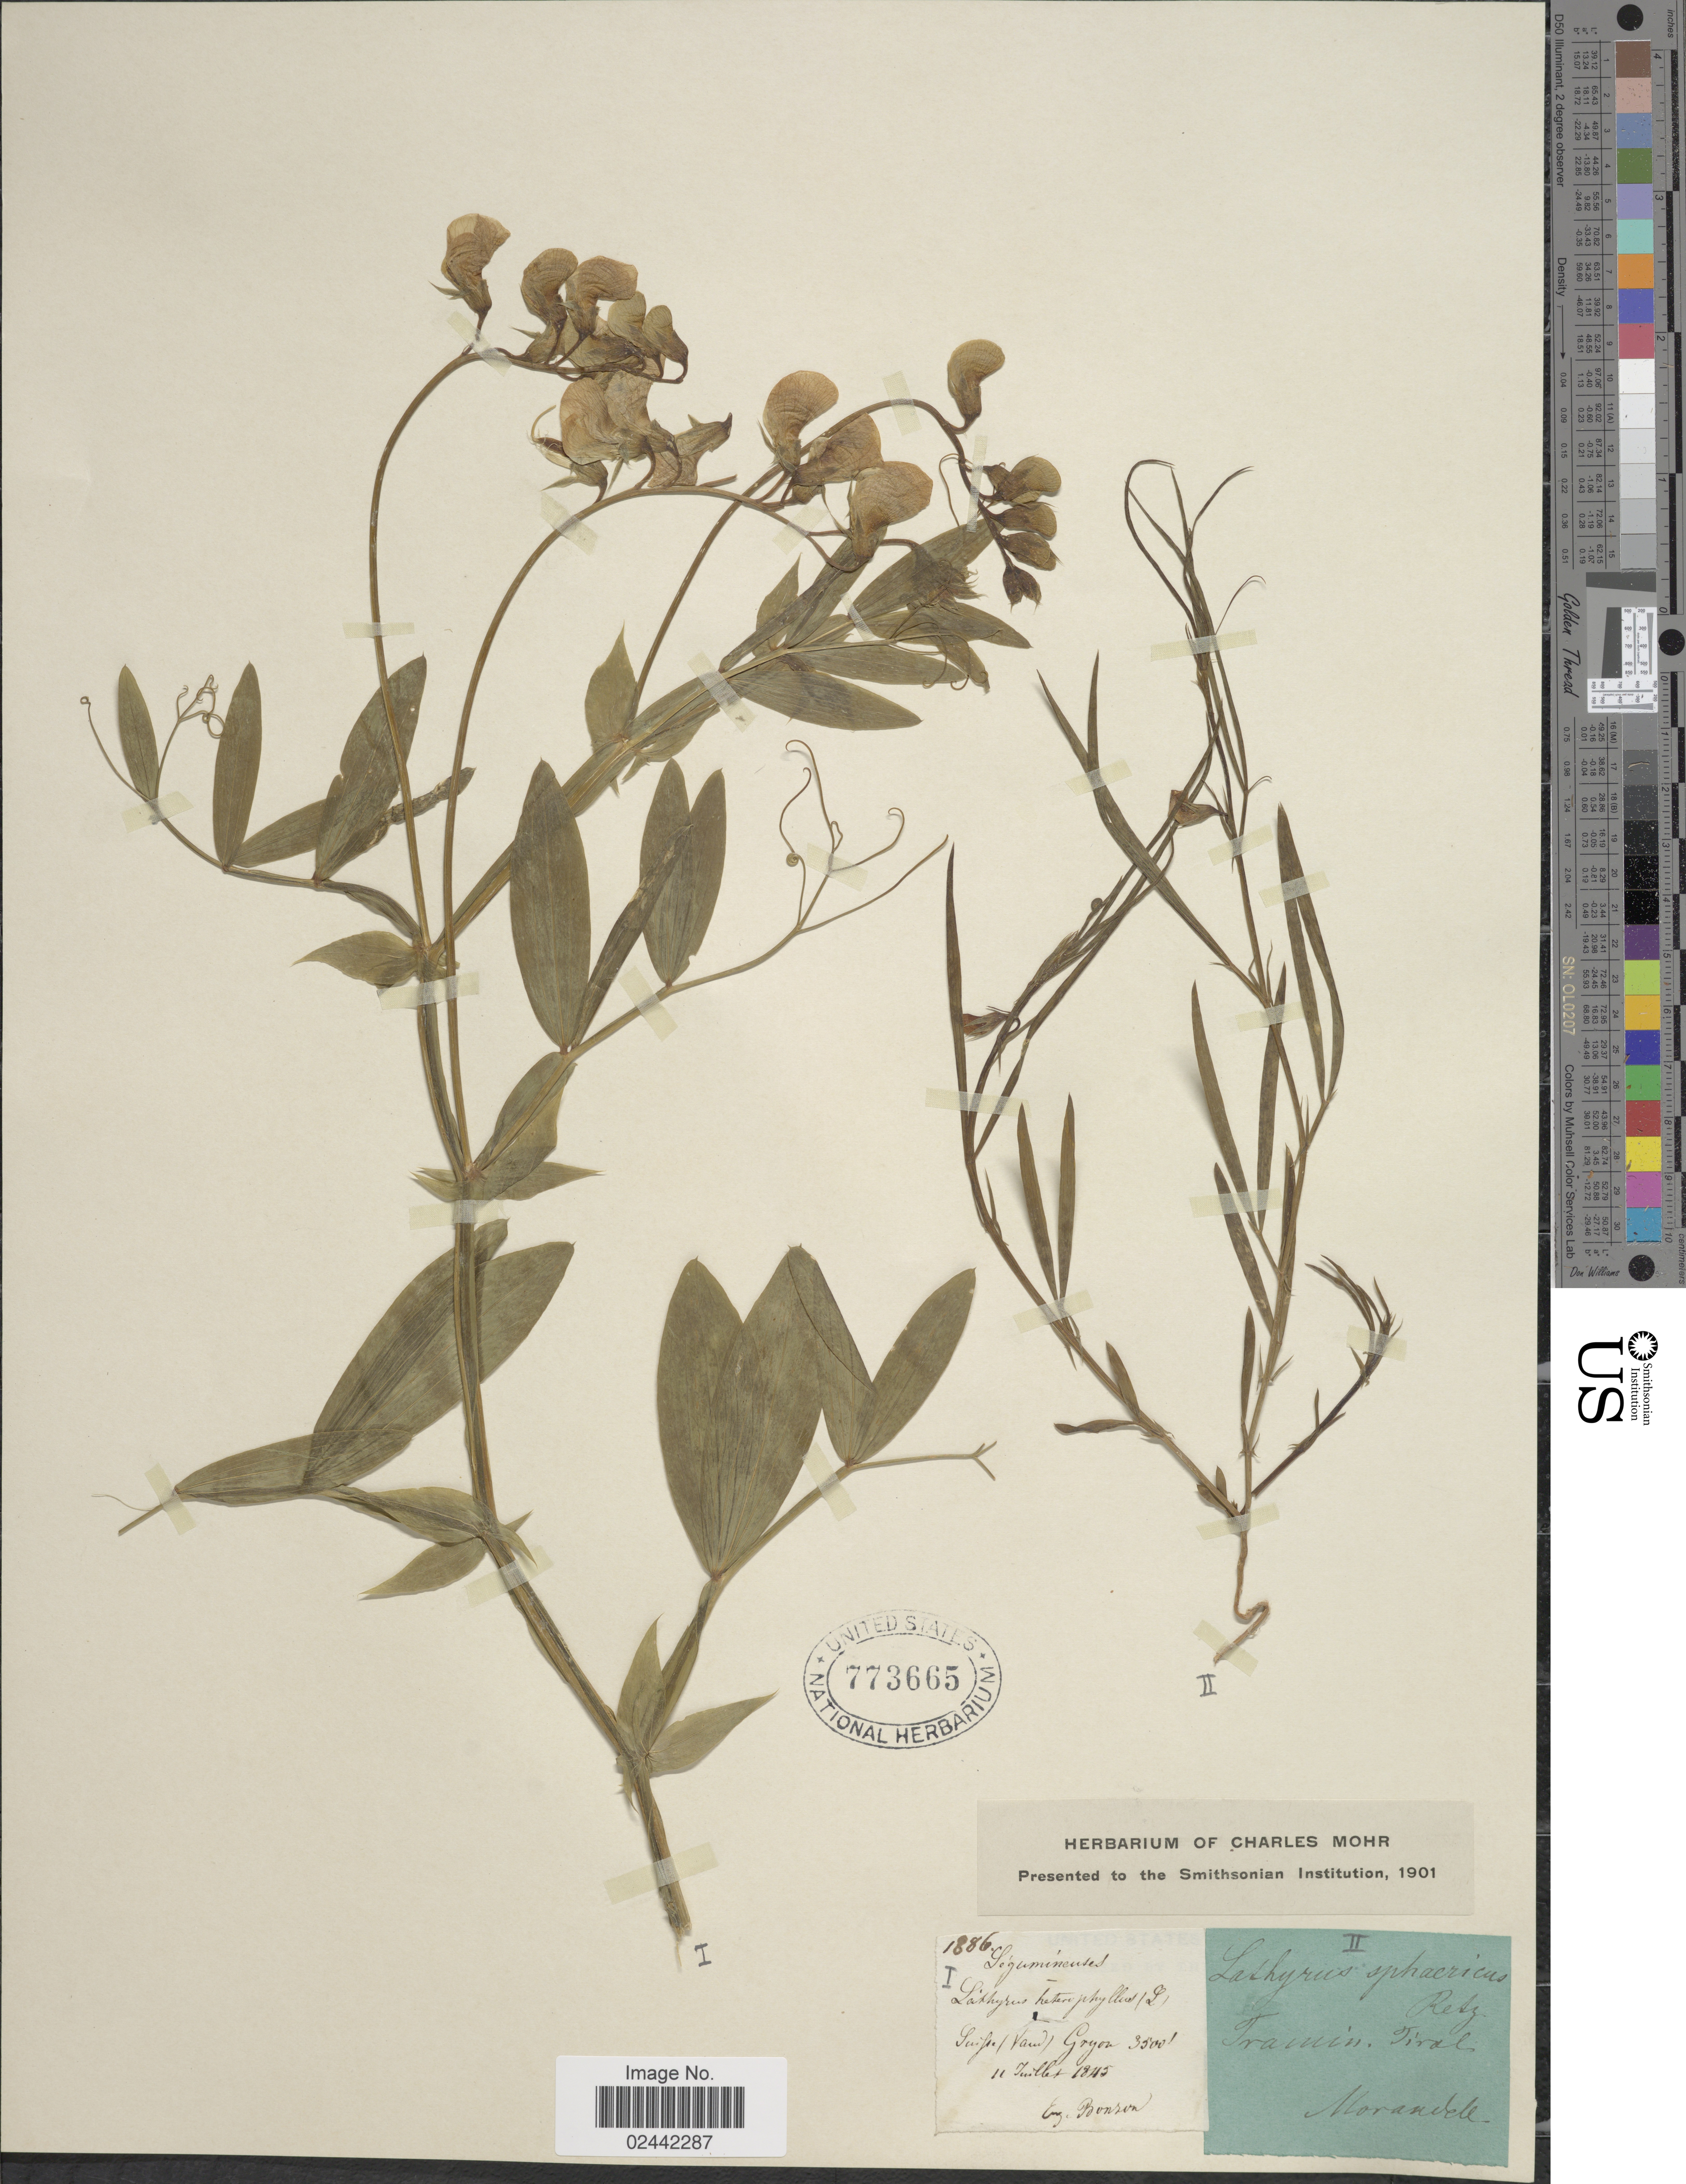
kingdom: Plantae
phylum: Tracheophyta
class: Magnoliopsida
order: Fabales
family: Fabaceae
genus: Lathyrus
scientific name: Lathyrus heterophyllus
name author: L.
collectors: Bonzon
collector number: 1886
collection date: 1845-07-11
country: Switzerland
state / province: Vaud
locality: Suisse (Vaud) Gryon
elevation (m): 1067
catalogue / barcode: US 773665